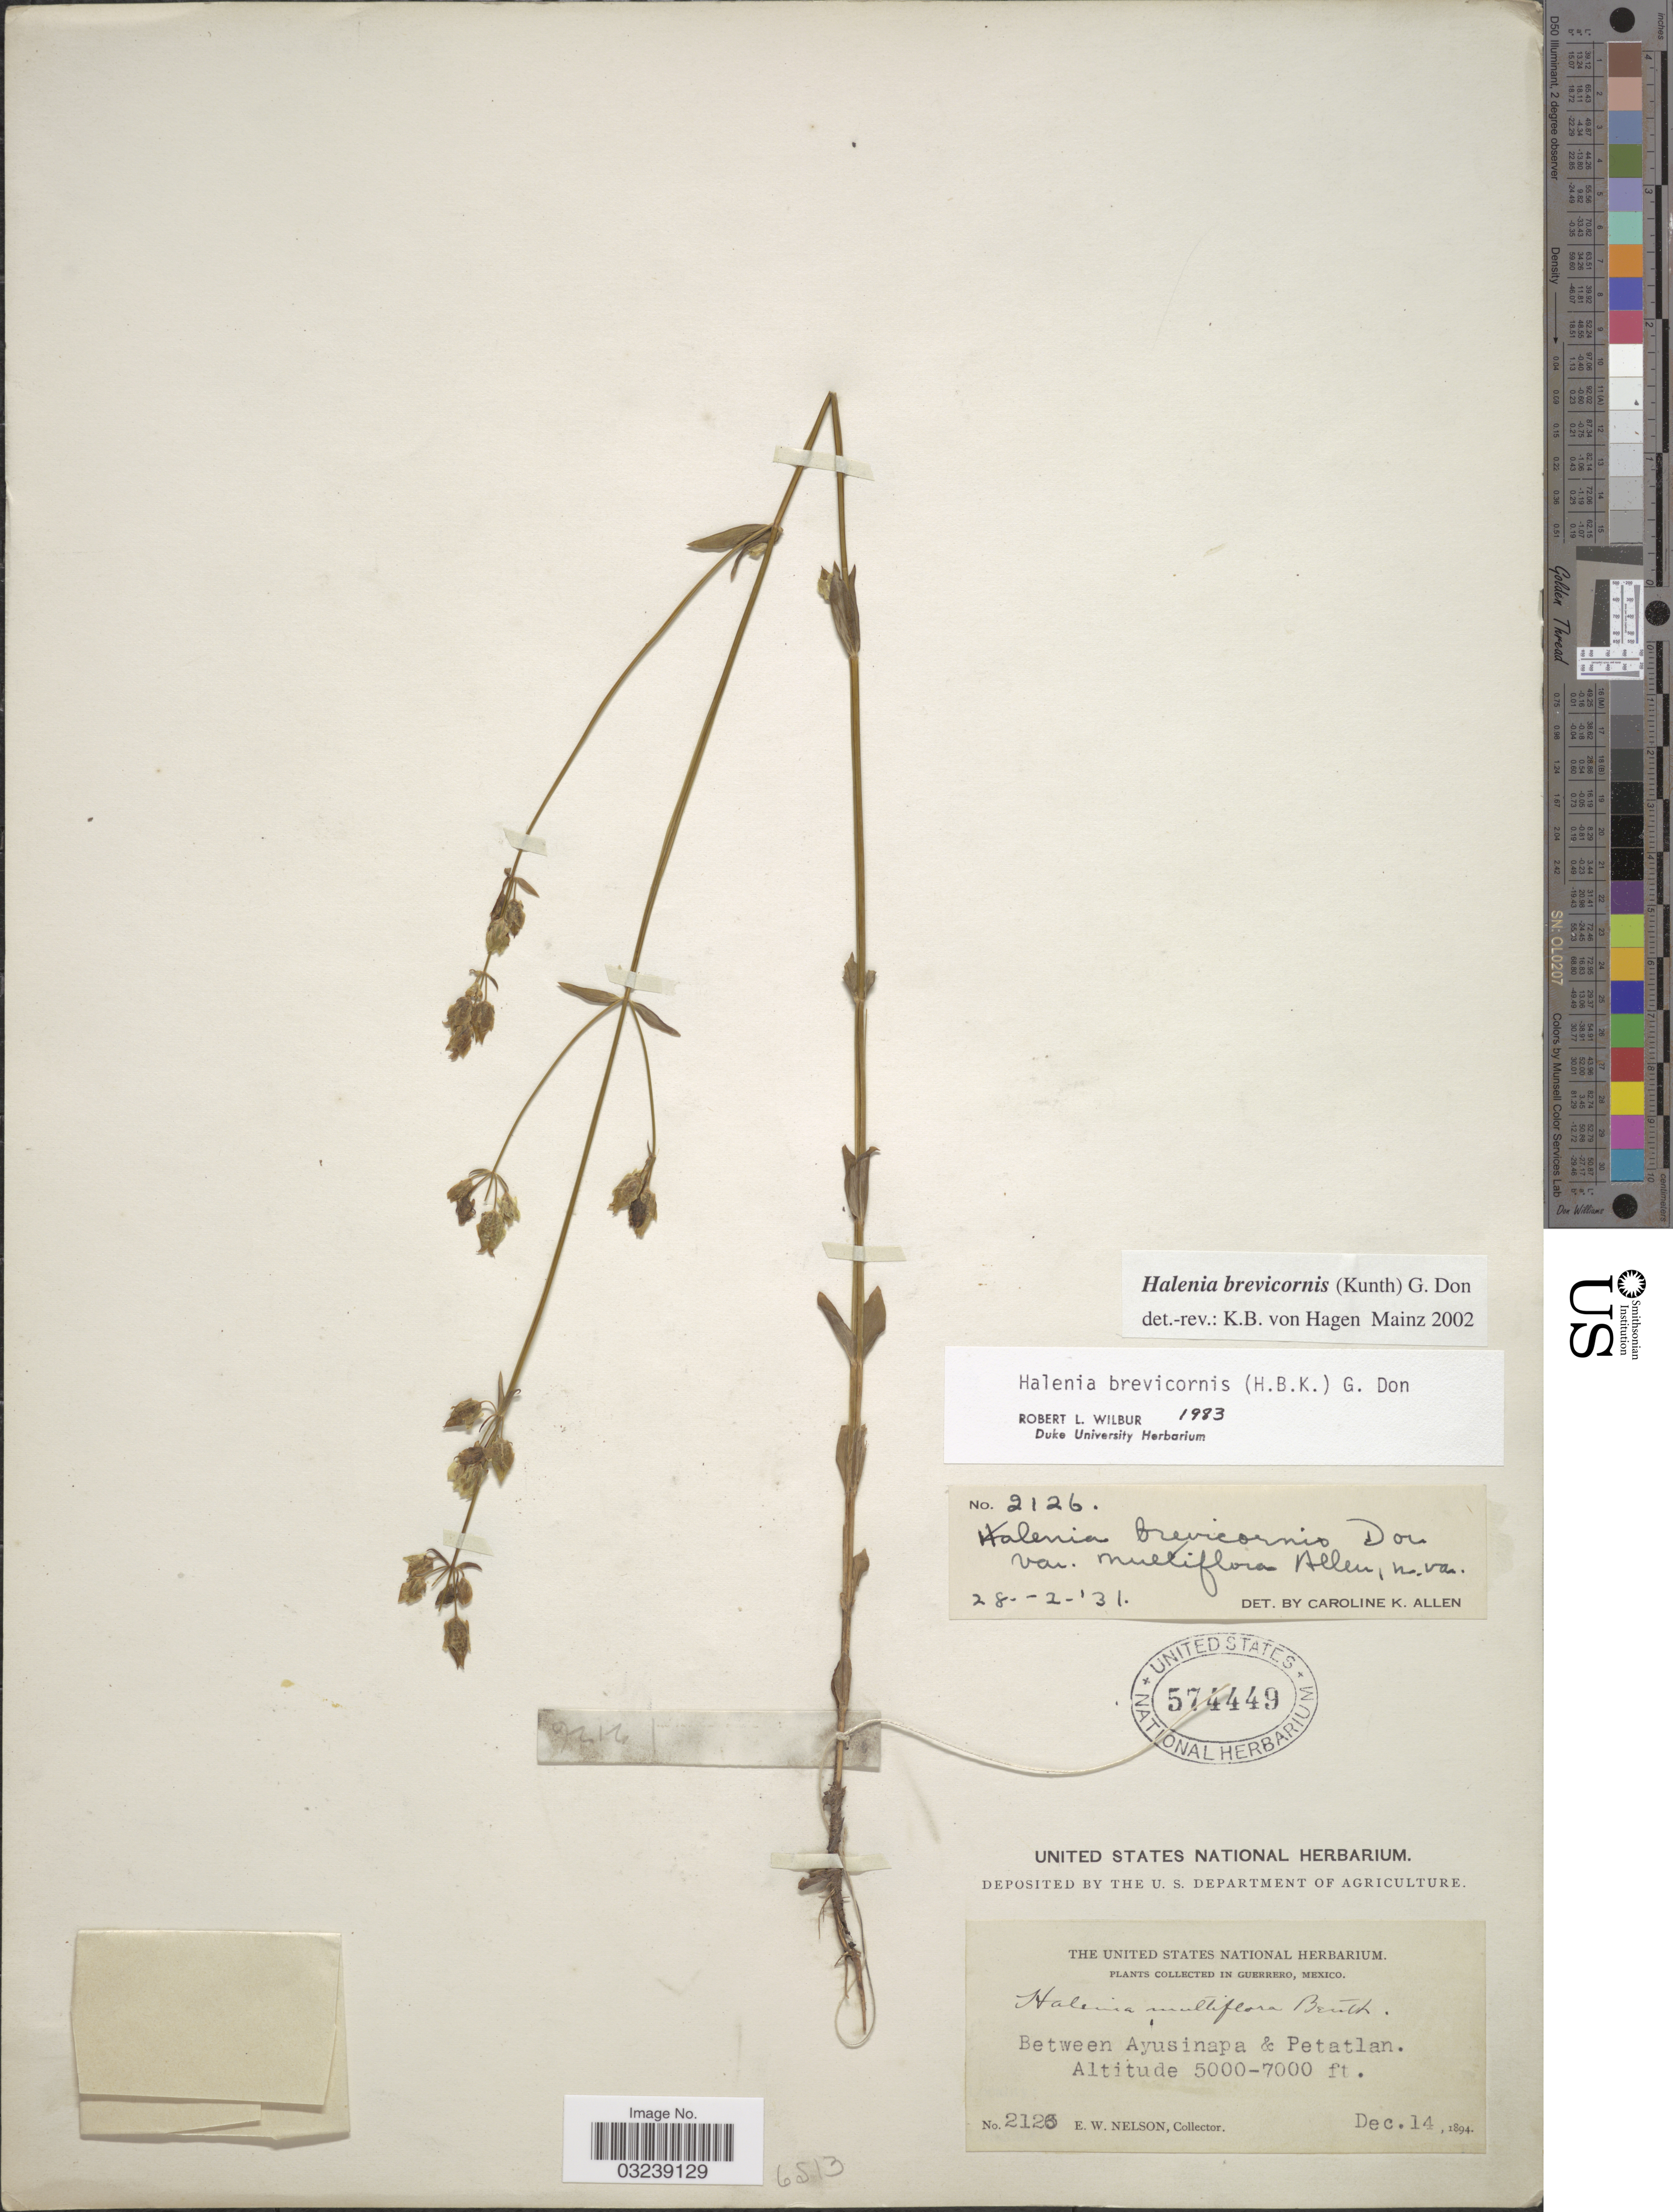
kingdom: Plantae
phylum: Tracheophyta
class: Magnoliopsida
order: Gentianales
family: Gentianaceae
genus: Halenia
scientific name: Halenia brevicornis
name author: (Kunth) G. Don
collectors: E. W. Nelson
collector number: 2120*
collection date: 1894-12-14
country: Mexico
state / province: Guerrero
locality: Between Ayusinapa & Petatlan.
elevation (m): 1524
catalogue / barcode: US 574449